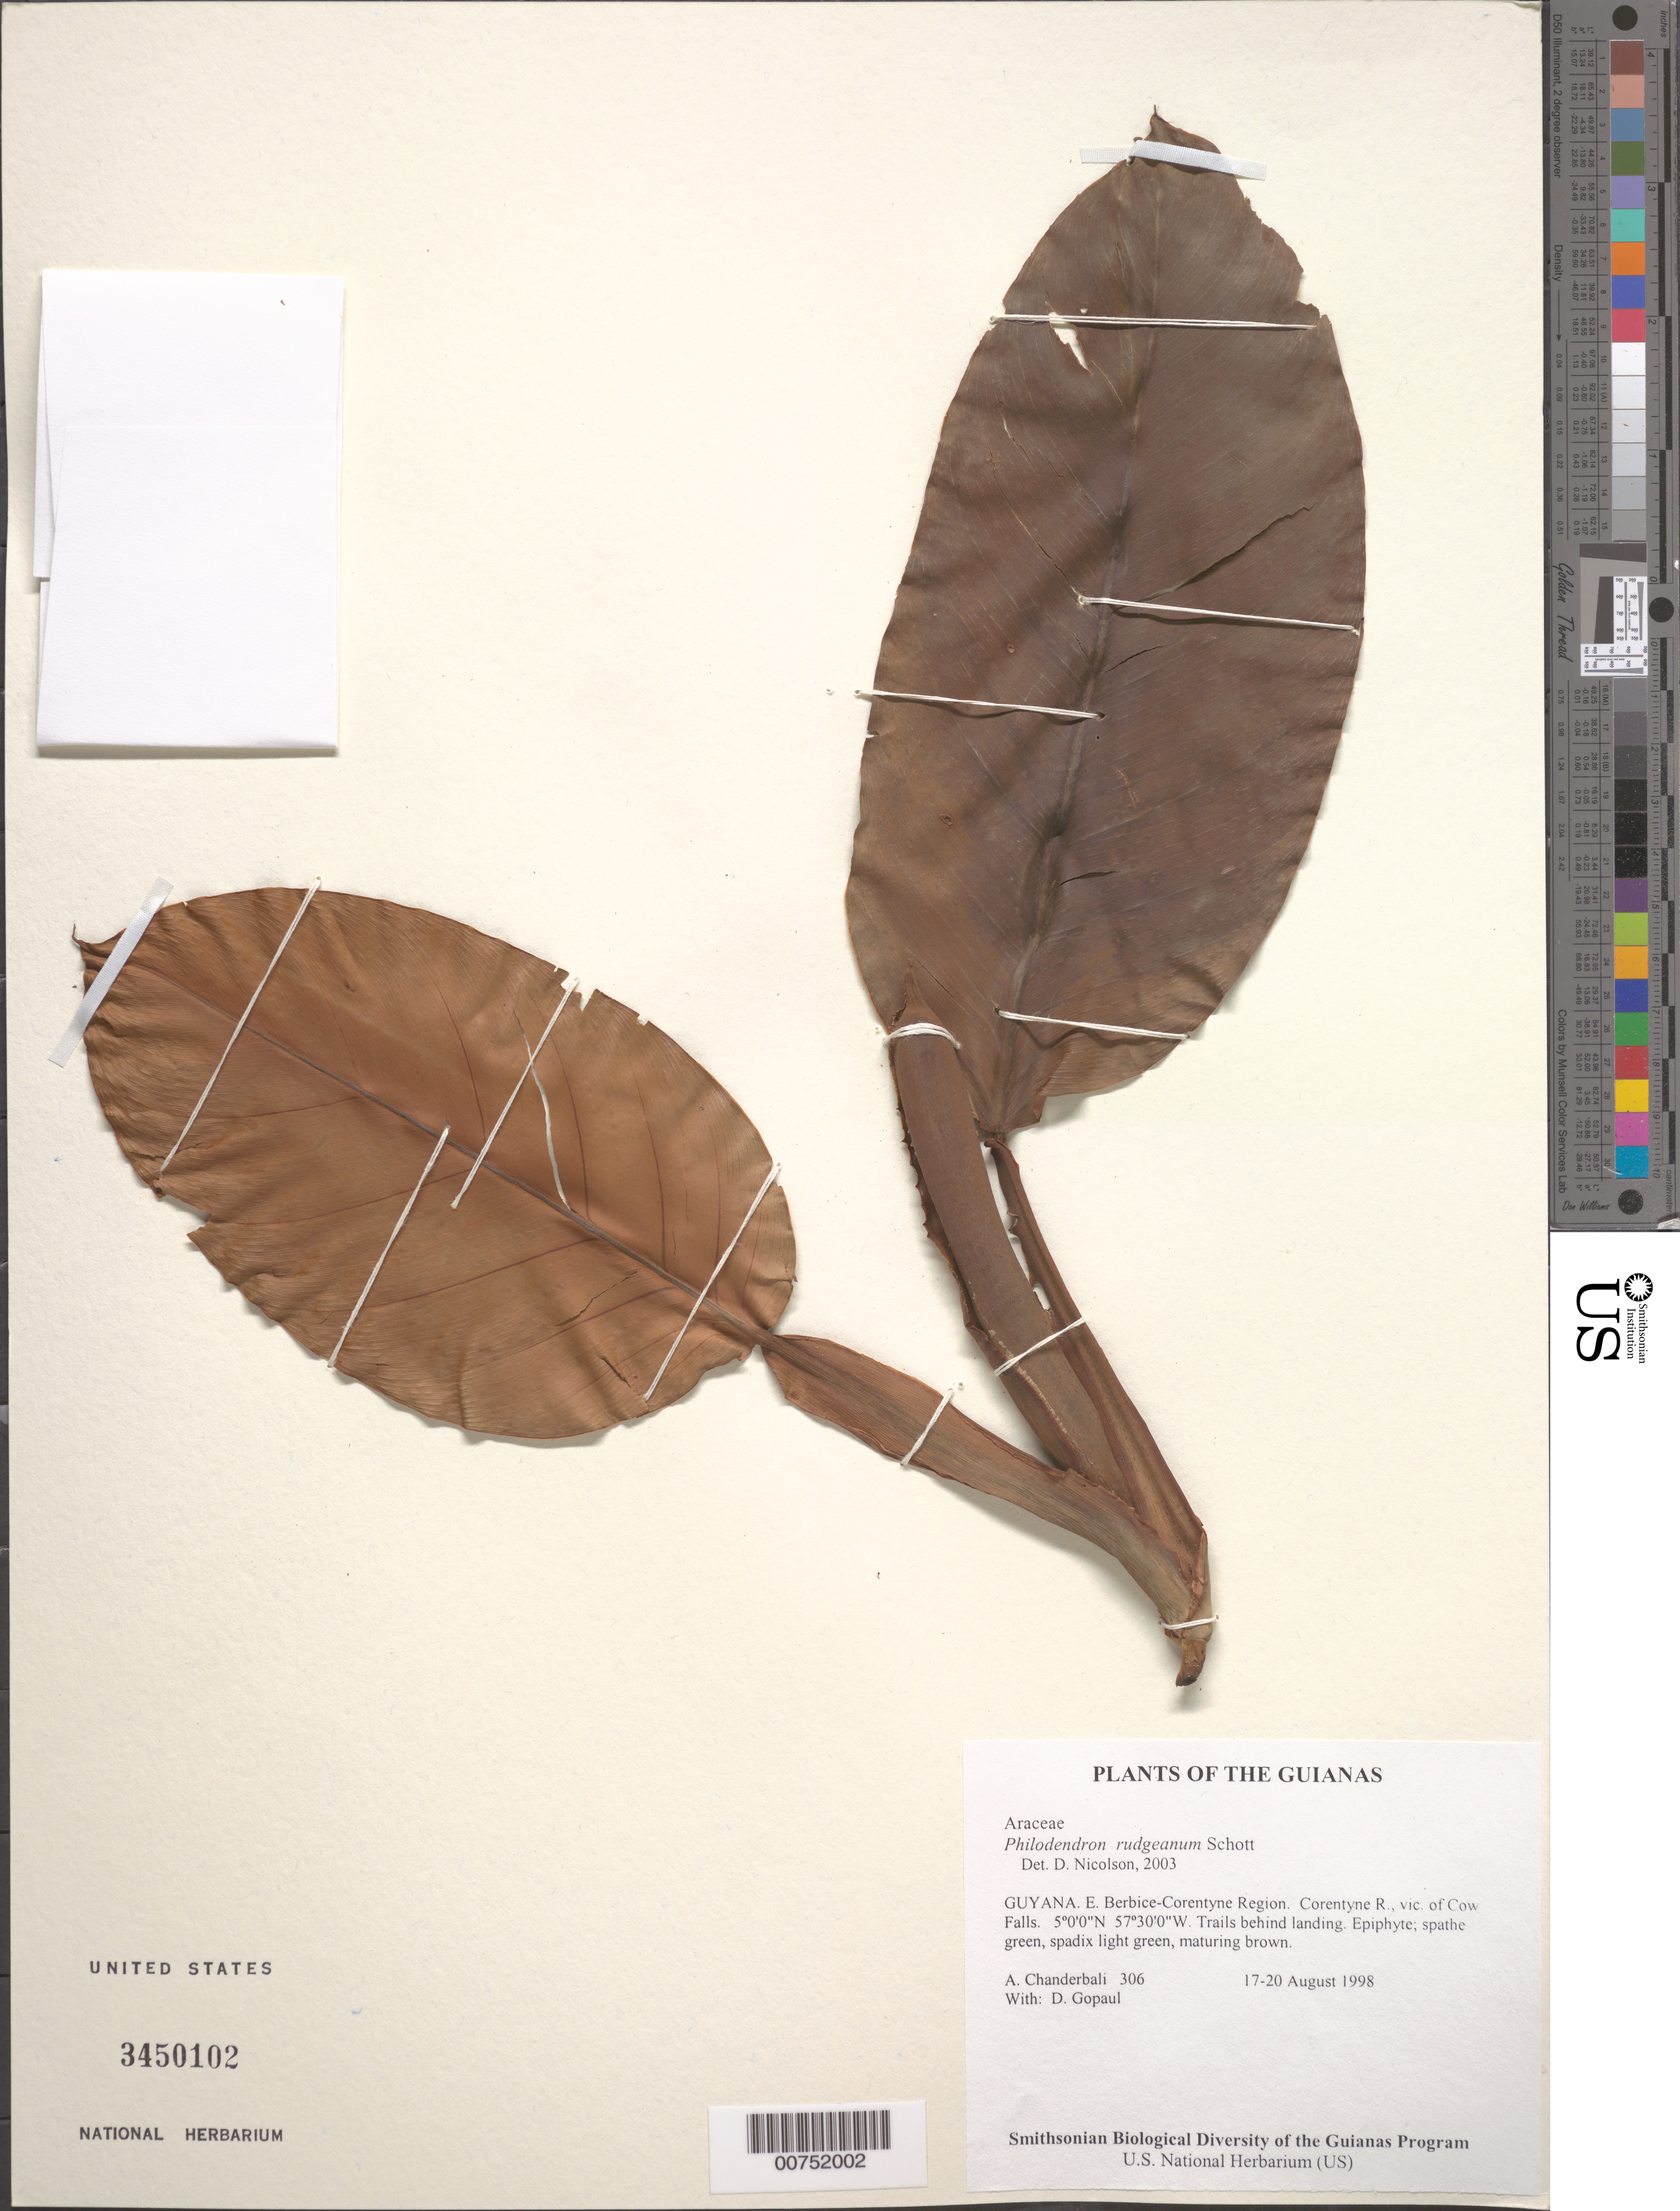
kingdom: Plantae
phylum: Tracheophyta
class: Liliopsida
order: Alismatales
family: Araceae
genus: Philodendron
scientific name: Philodendron rudgeanum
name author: Schott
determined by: Nicolson, Dan H.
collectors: A. S. Chanderbali & D. Gopaul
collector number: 306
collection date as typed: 17-20 August 1998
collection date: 1998-08-17/1998-08-20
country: Guyana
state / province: E. Berbice-Corentyne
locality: Corentyne R., vic. of Cow Falls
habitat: Trails behind landing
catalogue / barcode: US 3450102